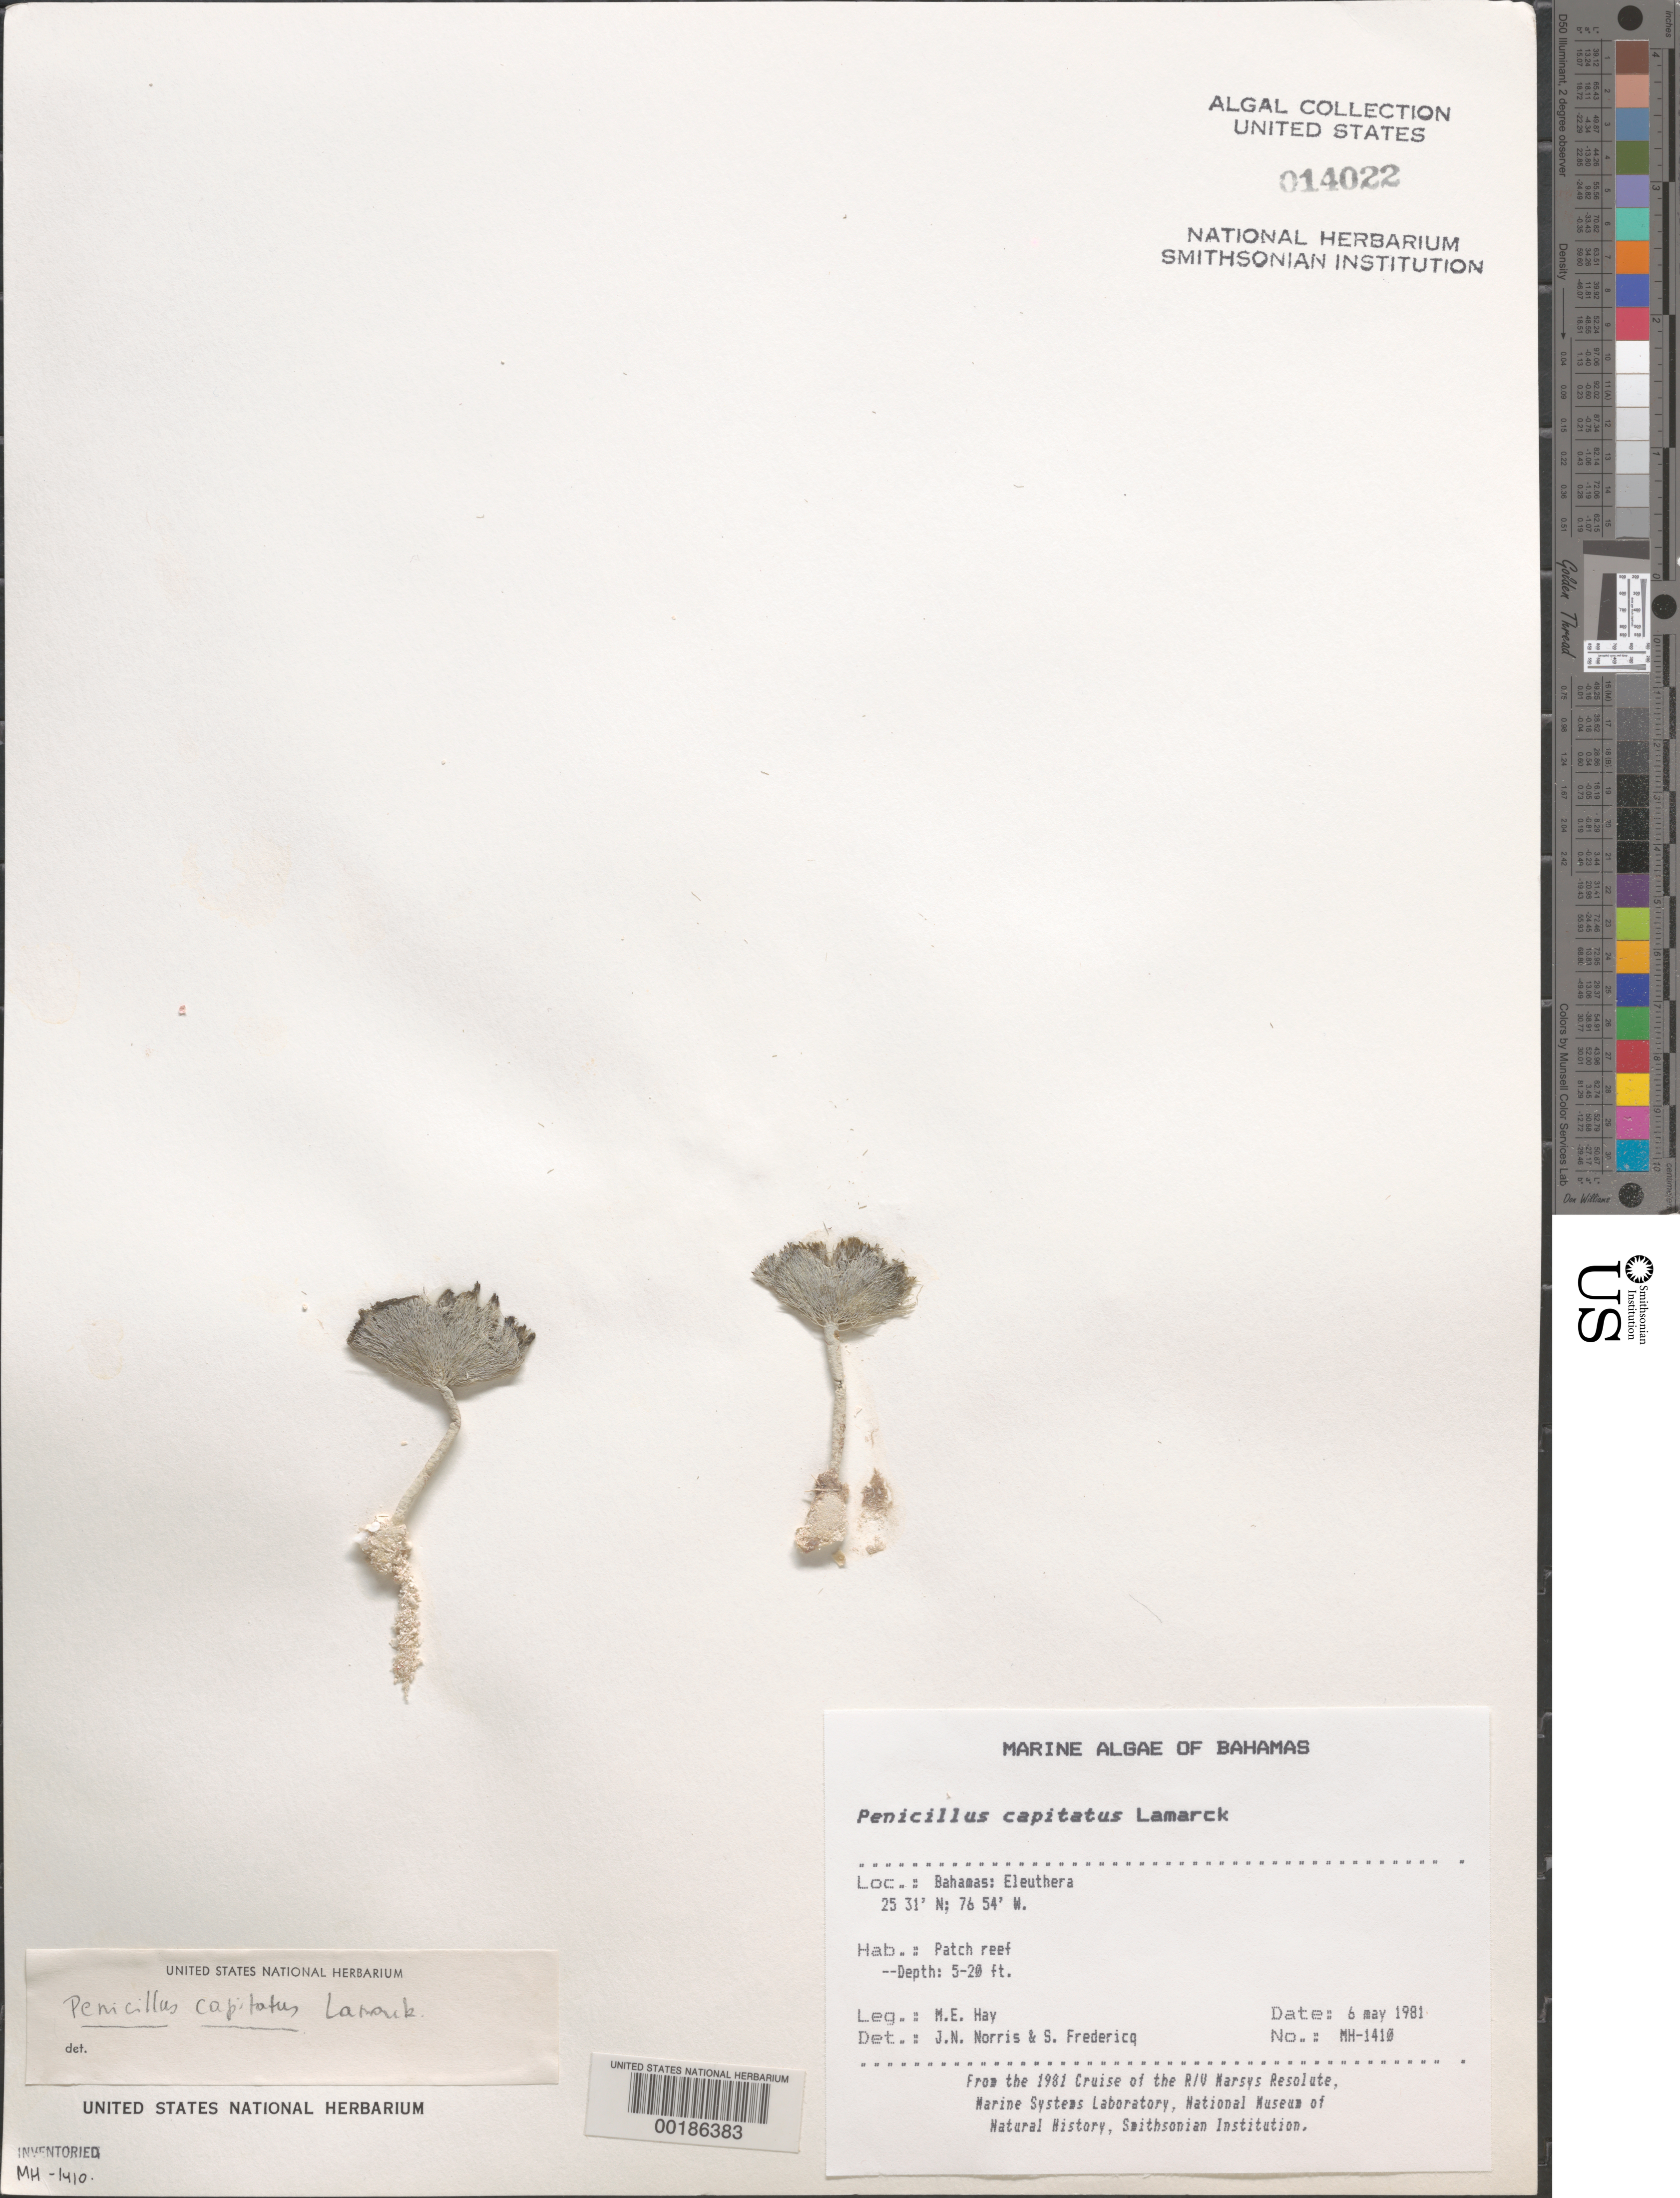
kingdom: Plantae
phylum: Chlorophyta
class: Ulvophyceae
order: Bryopsidales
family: Udoteaceae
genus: Penicillus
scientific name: Penicillus capitatus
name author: Lam.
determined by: Norris, J. N.; Fredericq, S.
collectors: M. E. Hay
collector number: MEH-1410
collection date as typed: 06 May 1981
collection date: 1981-05-06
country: Bahamas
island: Eleuthera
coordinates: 23 31' N, 76 54' W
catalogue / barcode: US 14022